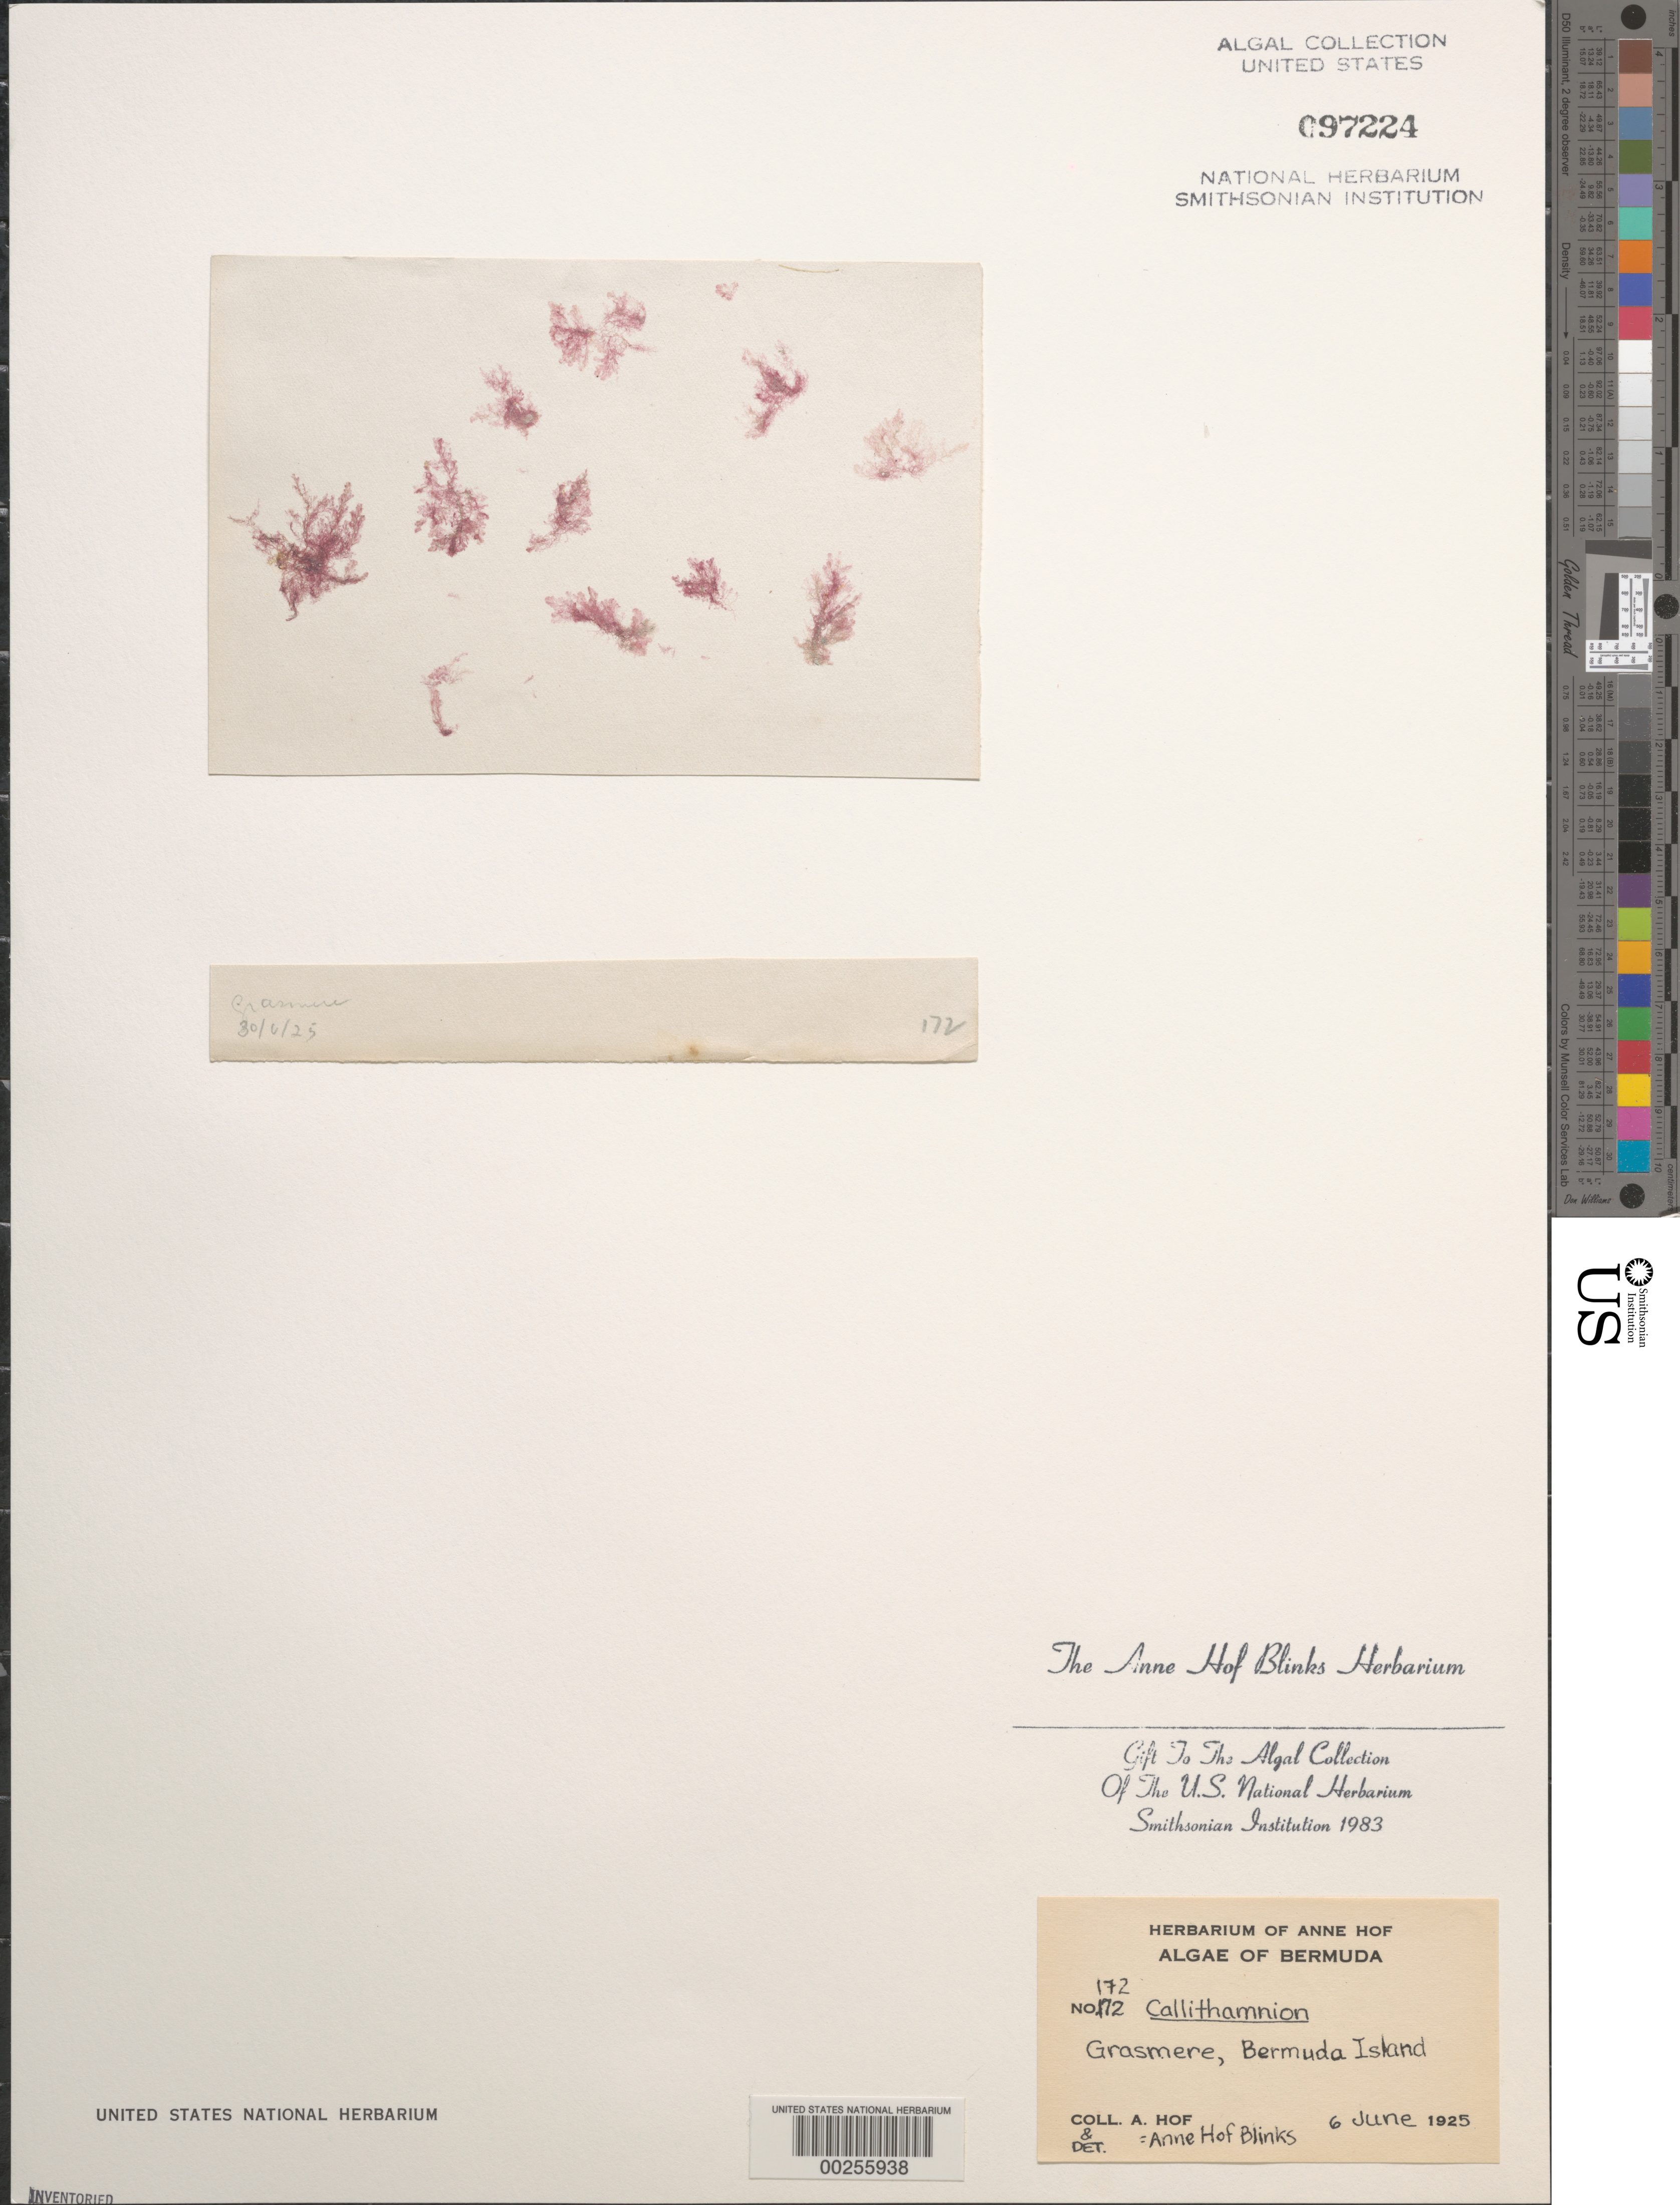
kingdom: Plantae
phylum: Rhodophyta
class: Florideophyceae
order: Ceramiales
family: Callithamniaceae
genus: Callithamnion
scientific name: Callithamnion sp.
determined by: Blinks, Anne Hof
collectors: A. Blinks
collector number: AHB 172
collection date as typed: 06 Jun 1925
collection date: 1925-06-06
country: Bermuda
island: Bermuda Island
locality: Grasmere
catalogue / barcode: US 97224